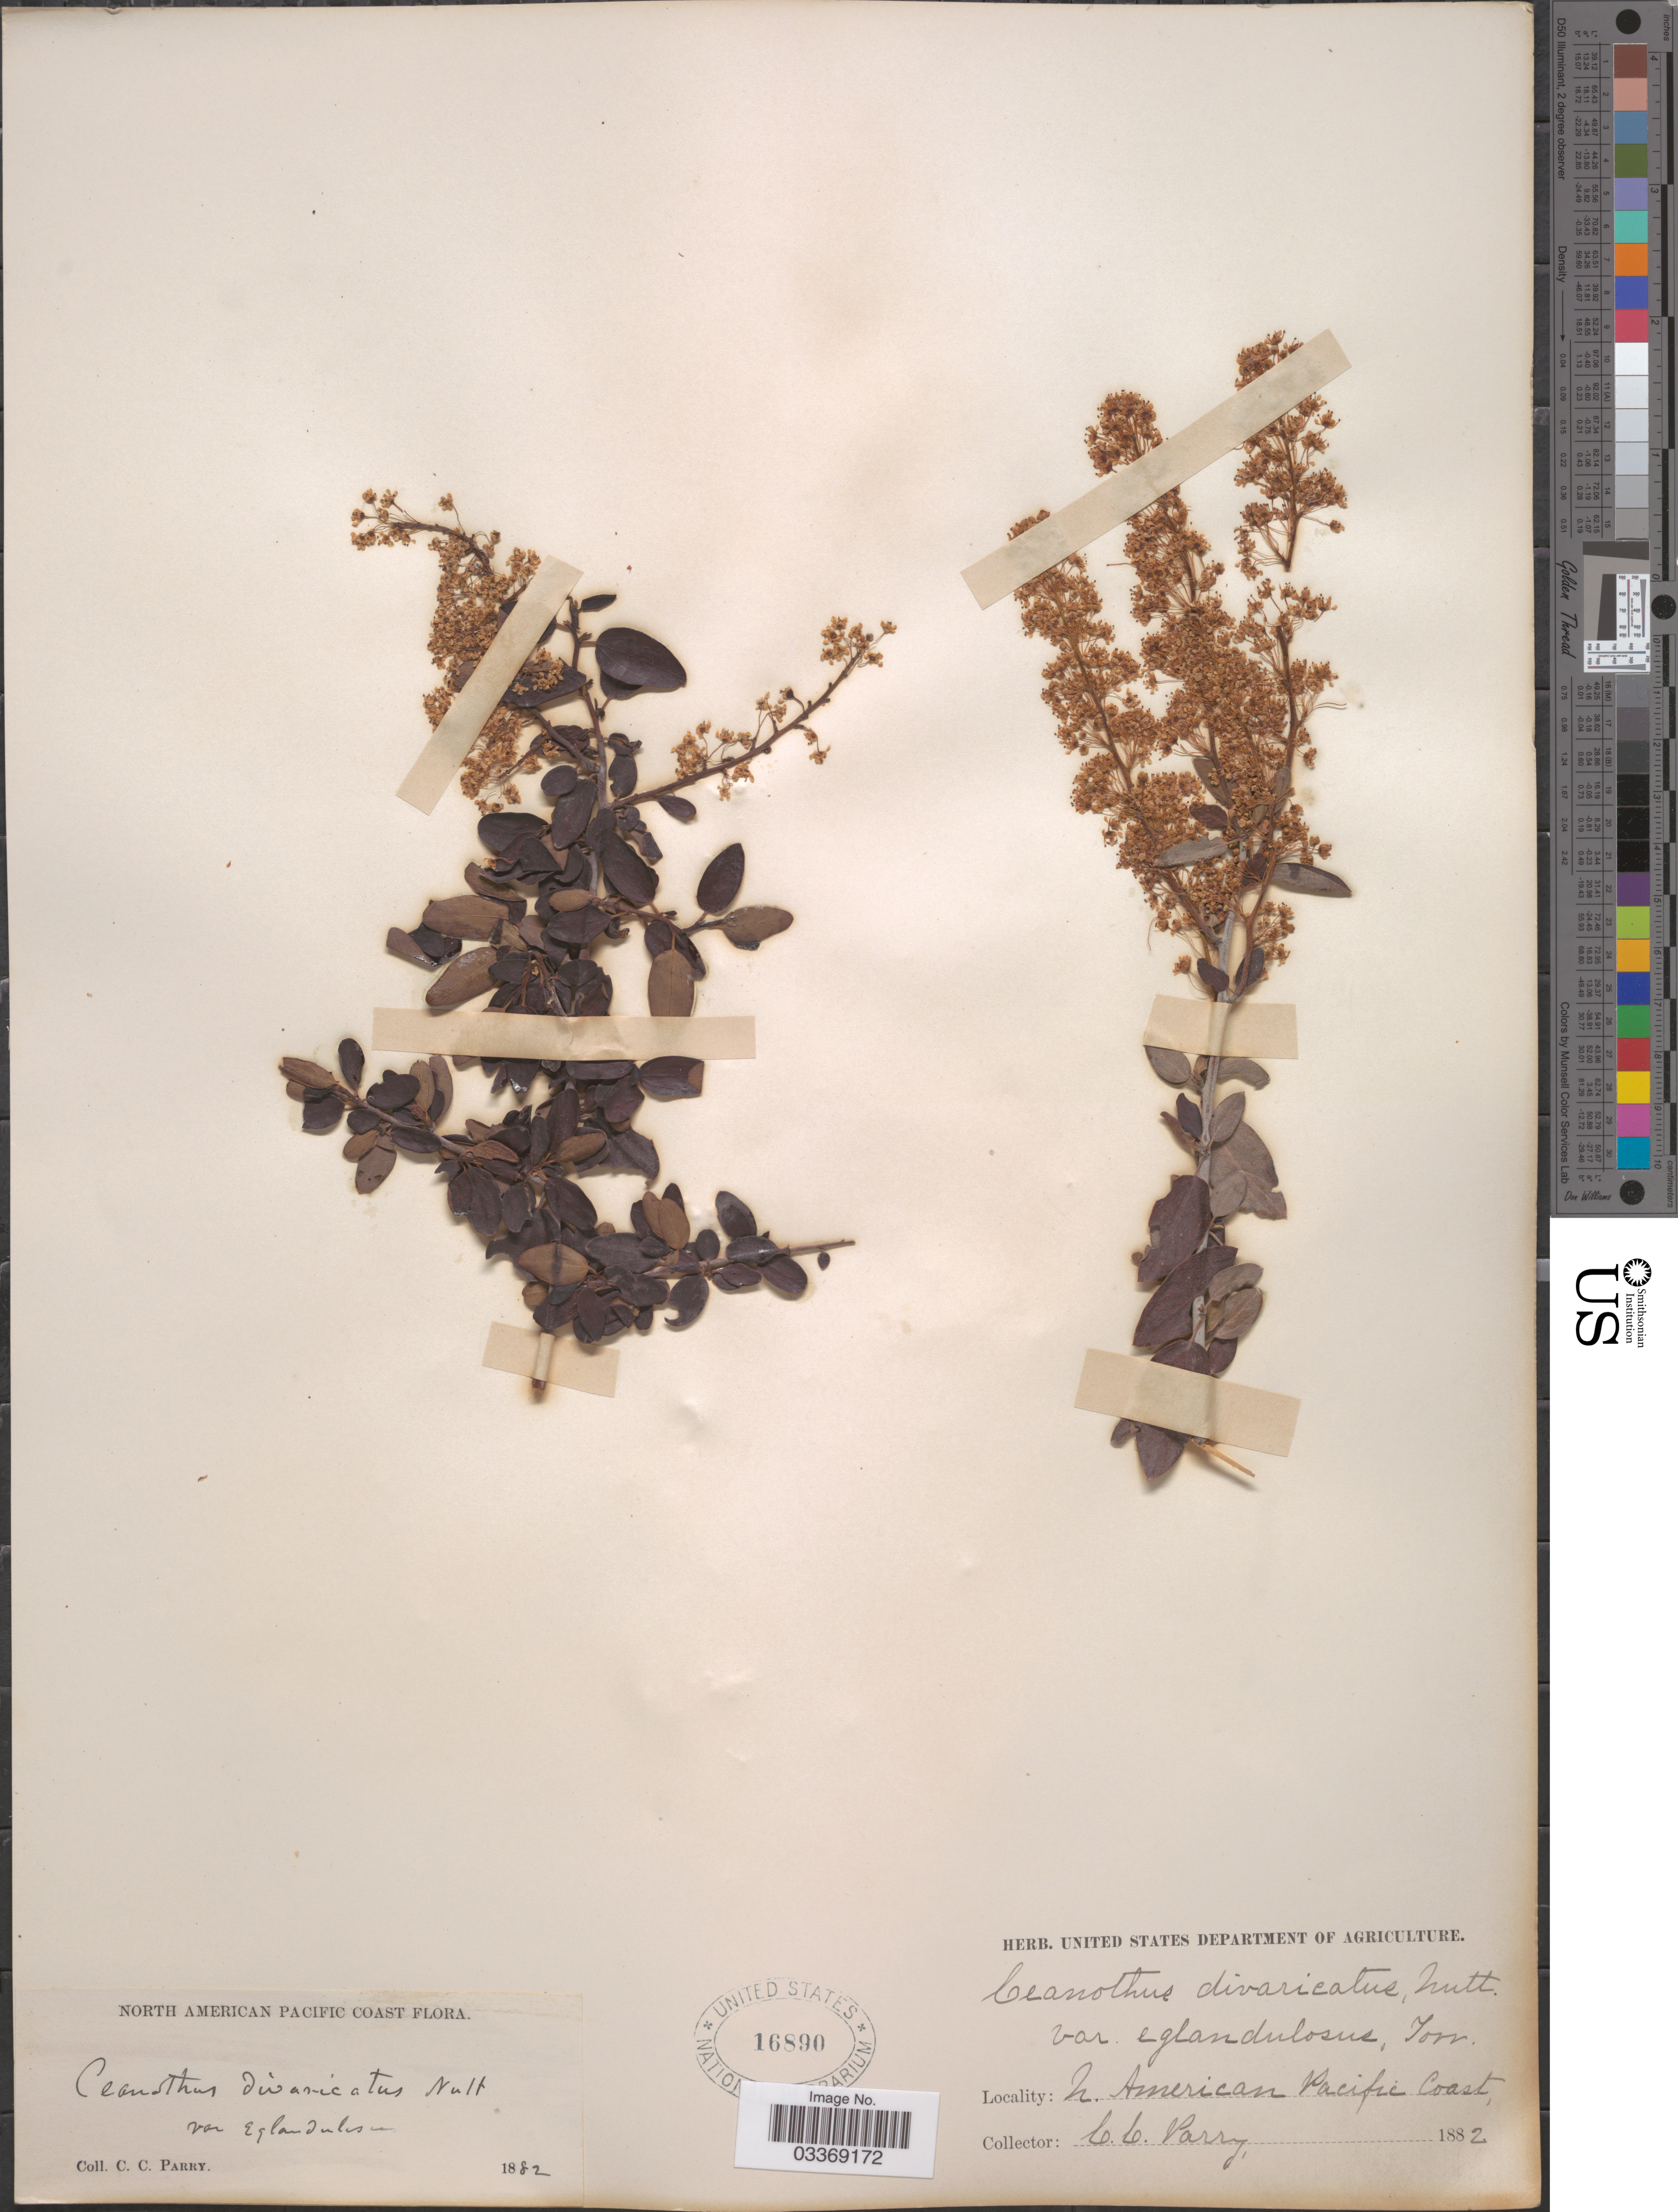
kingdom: Plantae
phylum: Tracheophyta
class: Magnoliopsida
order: Rosales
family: Rhamnaceae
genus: Ceanothus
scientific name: Ceanothus divaricatus var. eglandulosus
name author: Torr.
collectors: C. C. Parry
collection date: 1882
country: United States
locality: North America Pacific Coast.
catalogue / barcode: US 16890